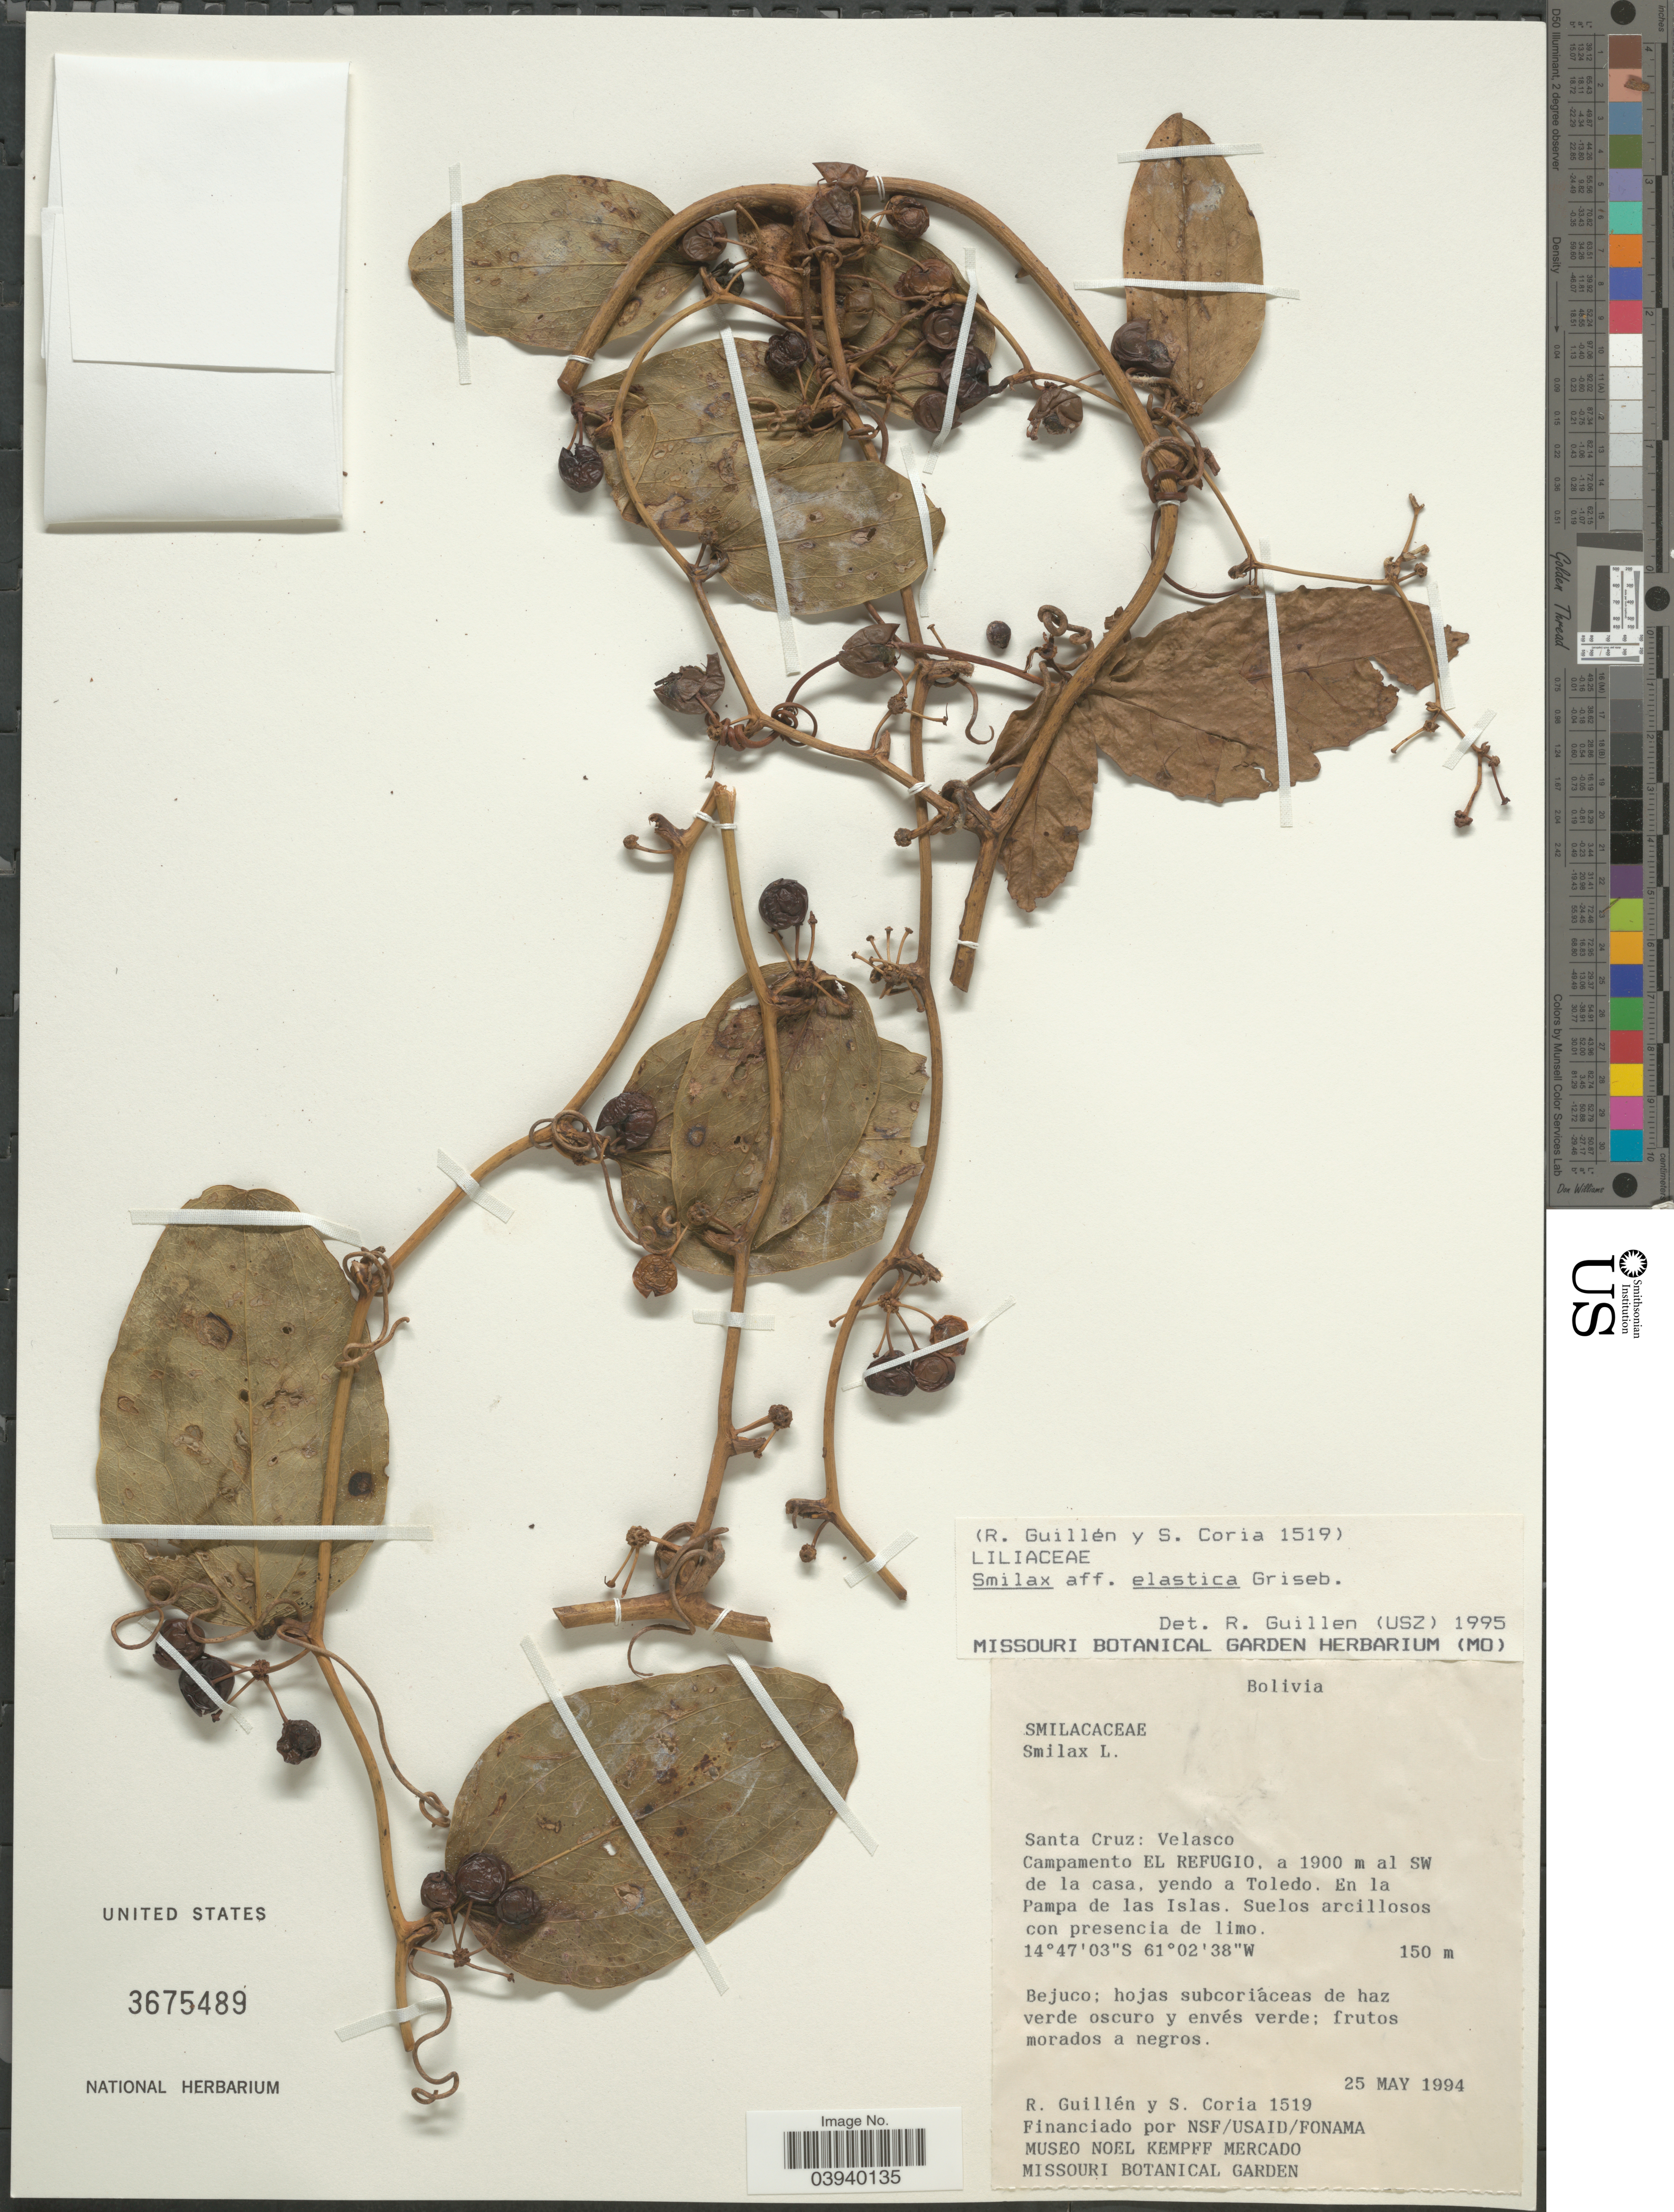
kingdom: Plantae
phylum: Tracheophyta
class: Liliopsida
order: Liliales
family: Smilacaceae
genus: Smilax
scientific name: Smilax elastica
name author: Griseb.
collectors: R. Guillen & S. Coria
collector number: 1519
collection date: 1994-05-25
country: Bolivia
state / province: Santa Cruz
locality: Velasco. Campamento El Refugio, a 1900 m al SW de la casa, yendo a Toledo. En la Pampa de las Islas.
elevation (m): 150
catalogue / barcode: US 3675489